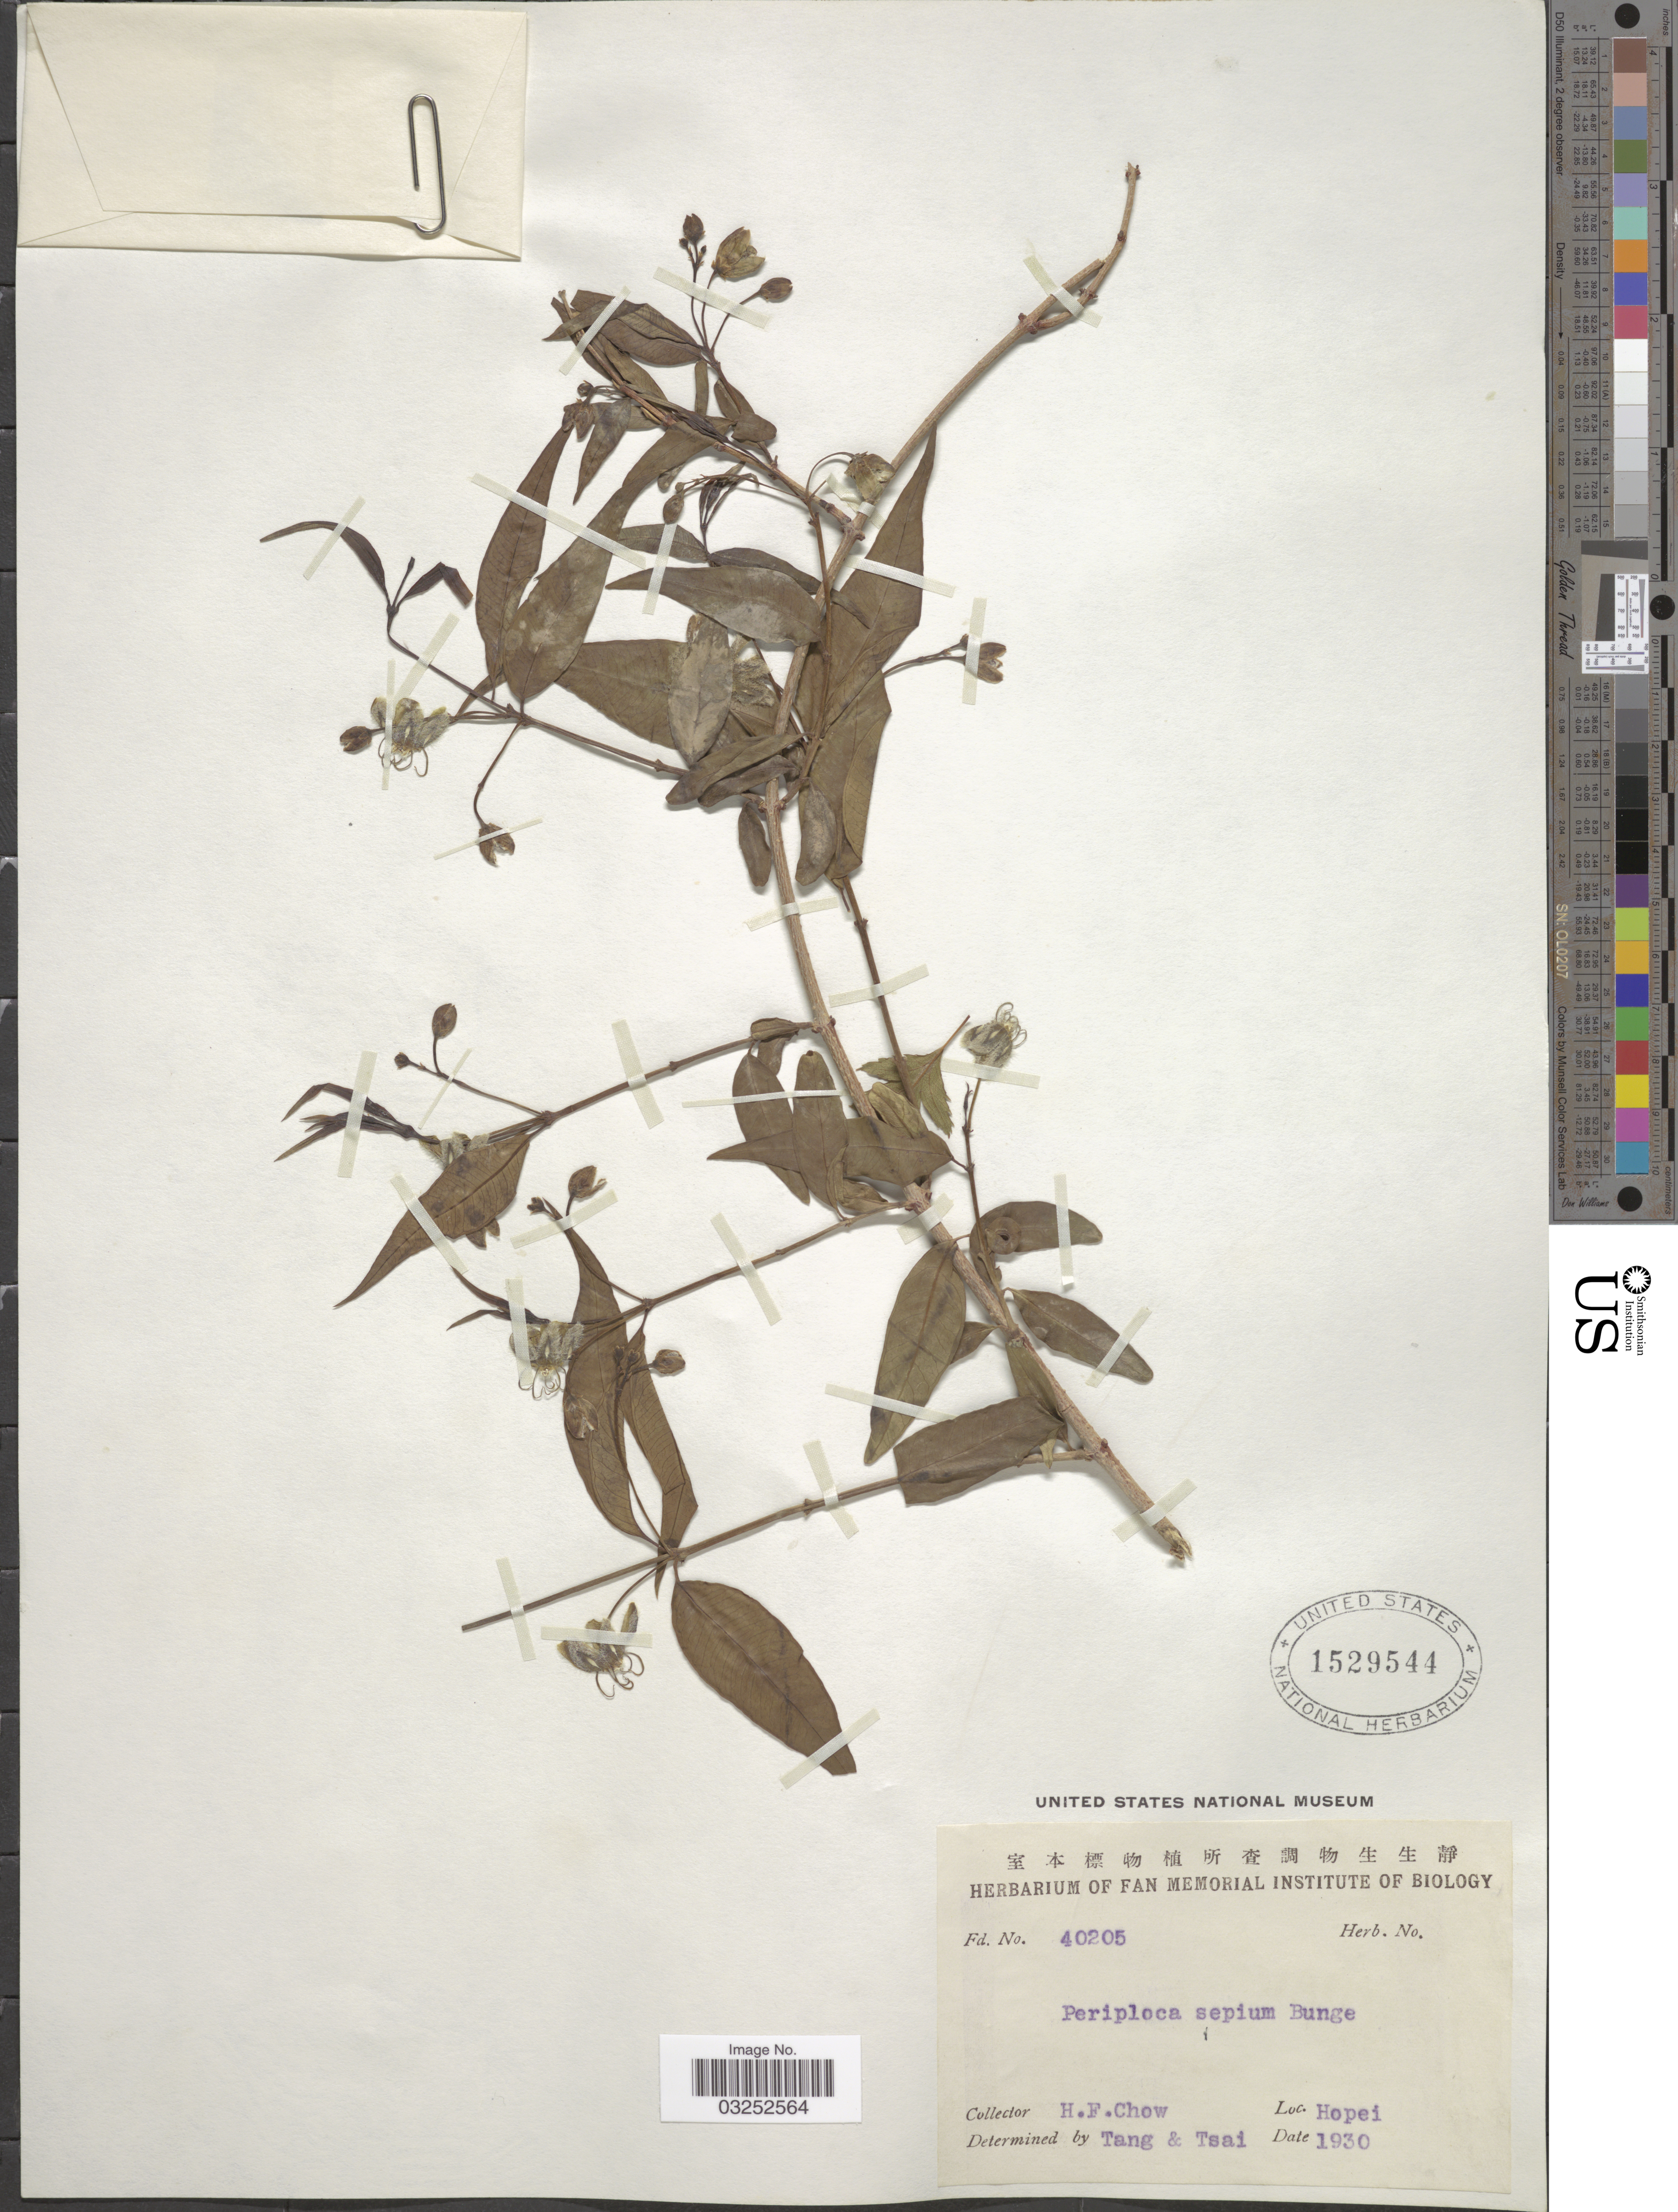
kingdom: Plantae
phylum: Tracheophyta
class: Magnoliopsida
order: Gentianales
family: Apocynaceae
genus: Periploca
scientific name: Periploca sepium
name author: Bunge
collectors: H. Chow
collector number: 40205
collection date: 1930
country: China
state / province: Hebei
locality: Hopei.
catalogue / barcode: US 1529544